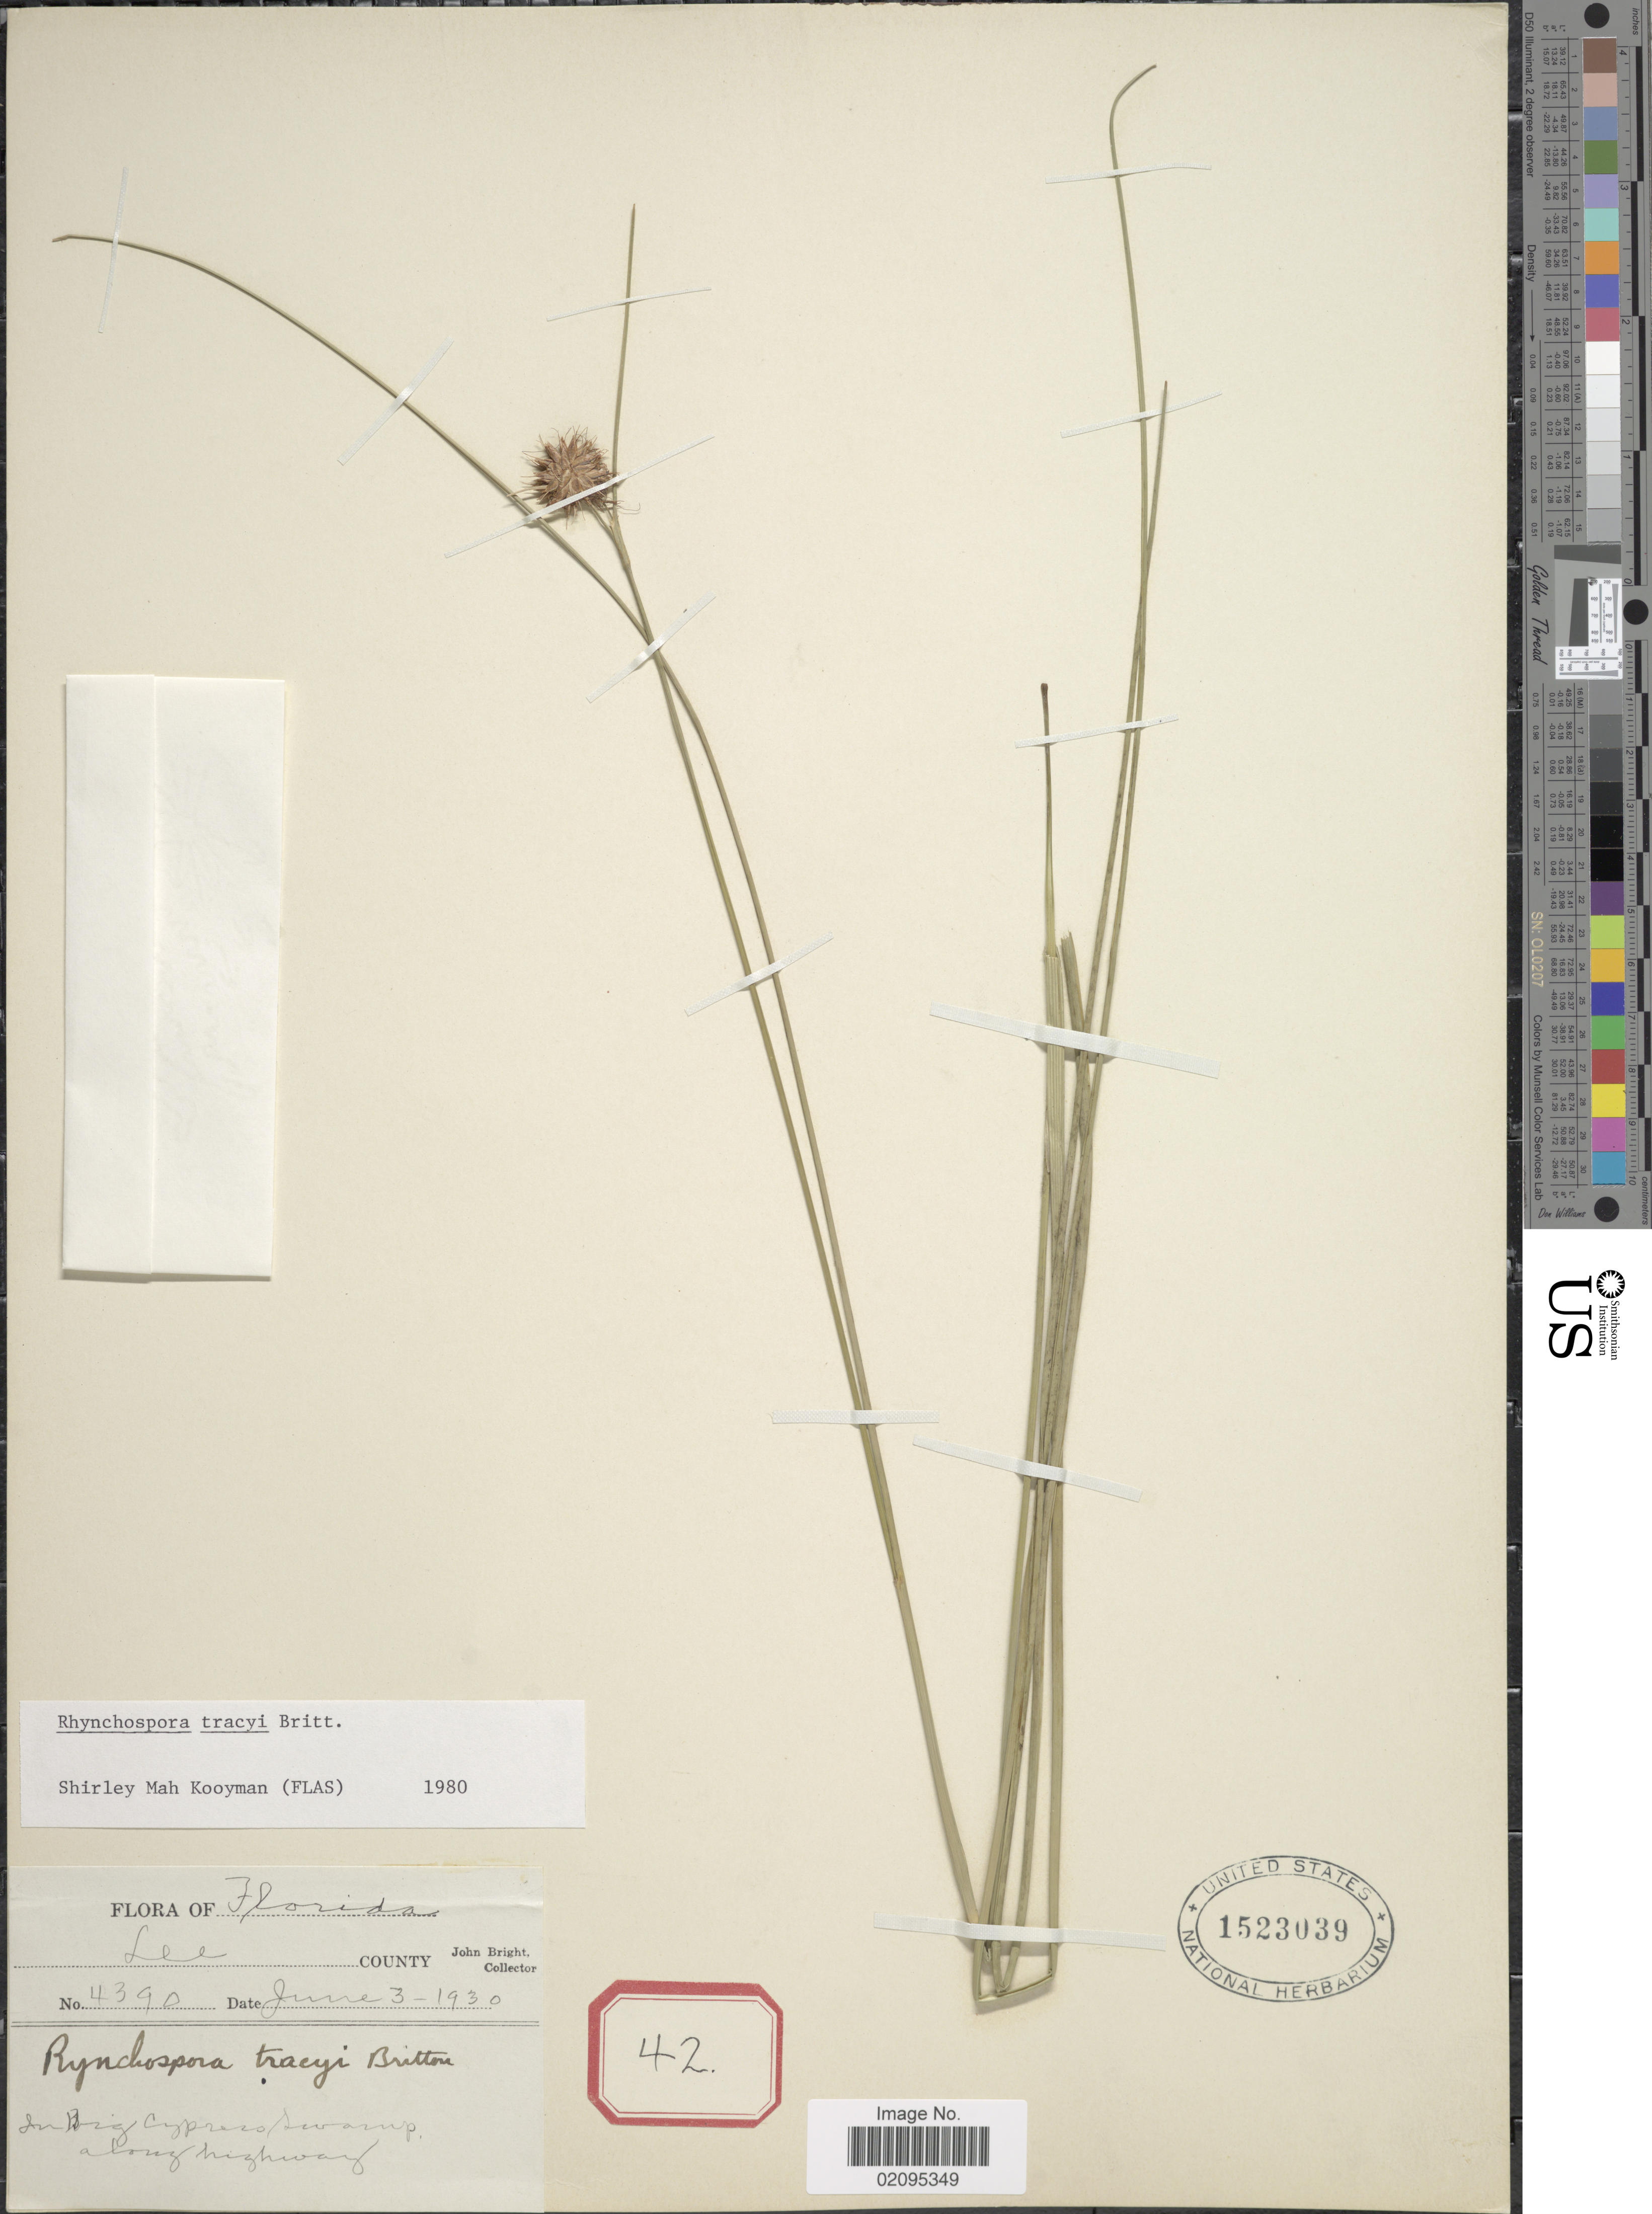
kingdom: Plantae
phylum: Tracheophyta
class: Liliopsida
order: Poales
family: Cyperaceae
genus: Rhynchospora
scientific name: Rhynchospora tracyi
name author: Britton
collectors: J. Bright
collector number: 4390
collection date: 1930-06-03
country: United States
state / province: Florida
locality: Lee County, in Big Cypress swamp along highway.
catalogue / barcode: US 1523039